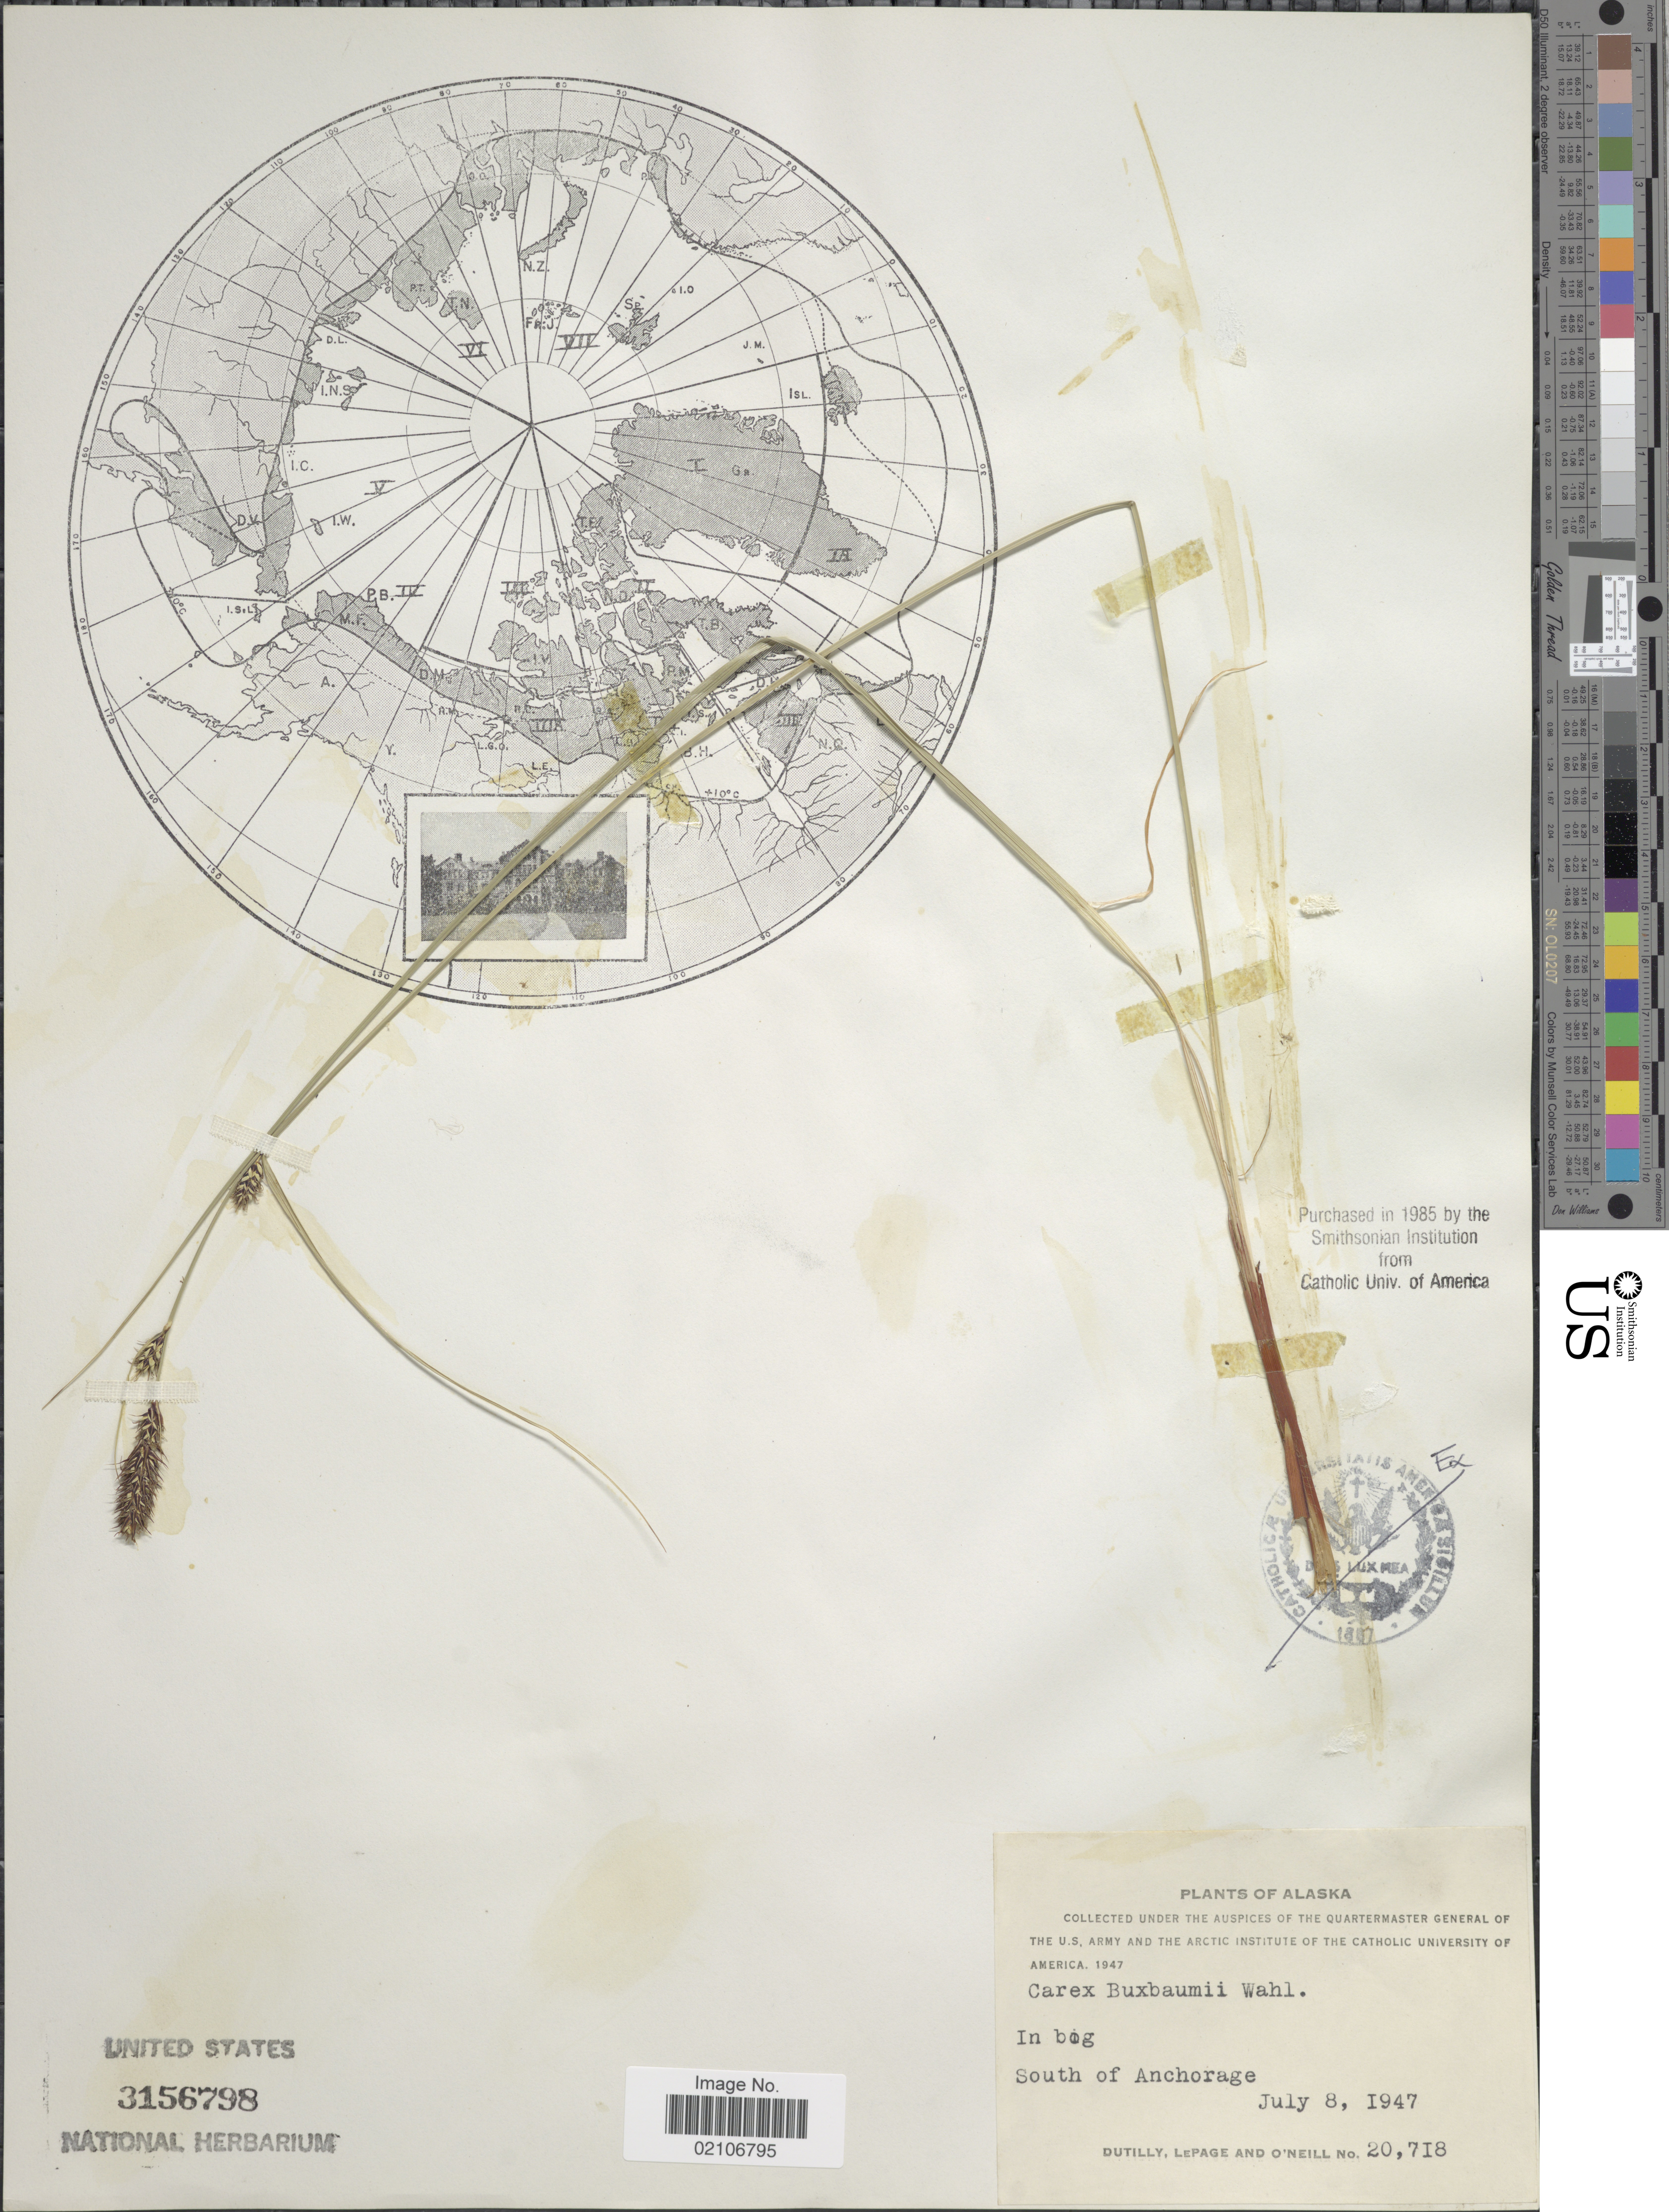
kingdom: Plantae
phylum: Tracheophyta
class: Liliopsida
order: Poales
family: Cyperaceae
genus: Carex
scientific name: Carex buxbaumii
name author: Wahlenb.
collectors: -. Dutilly, -. LePage & -. O'Neill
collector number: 20718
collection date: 1947-07-08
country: United States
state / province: Alaska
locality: South of Anchorage.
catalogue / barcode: US 3156798